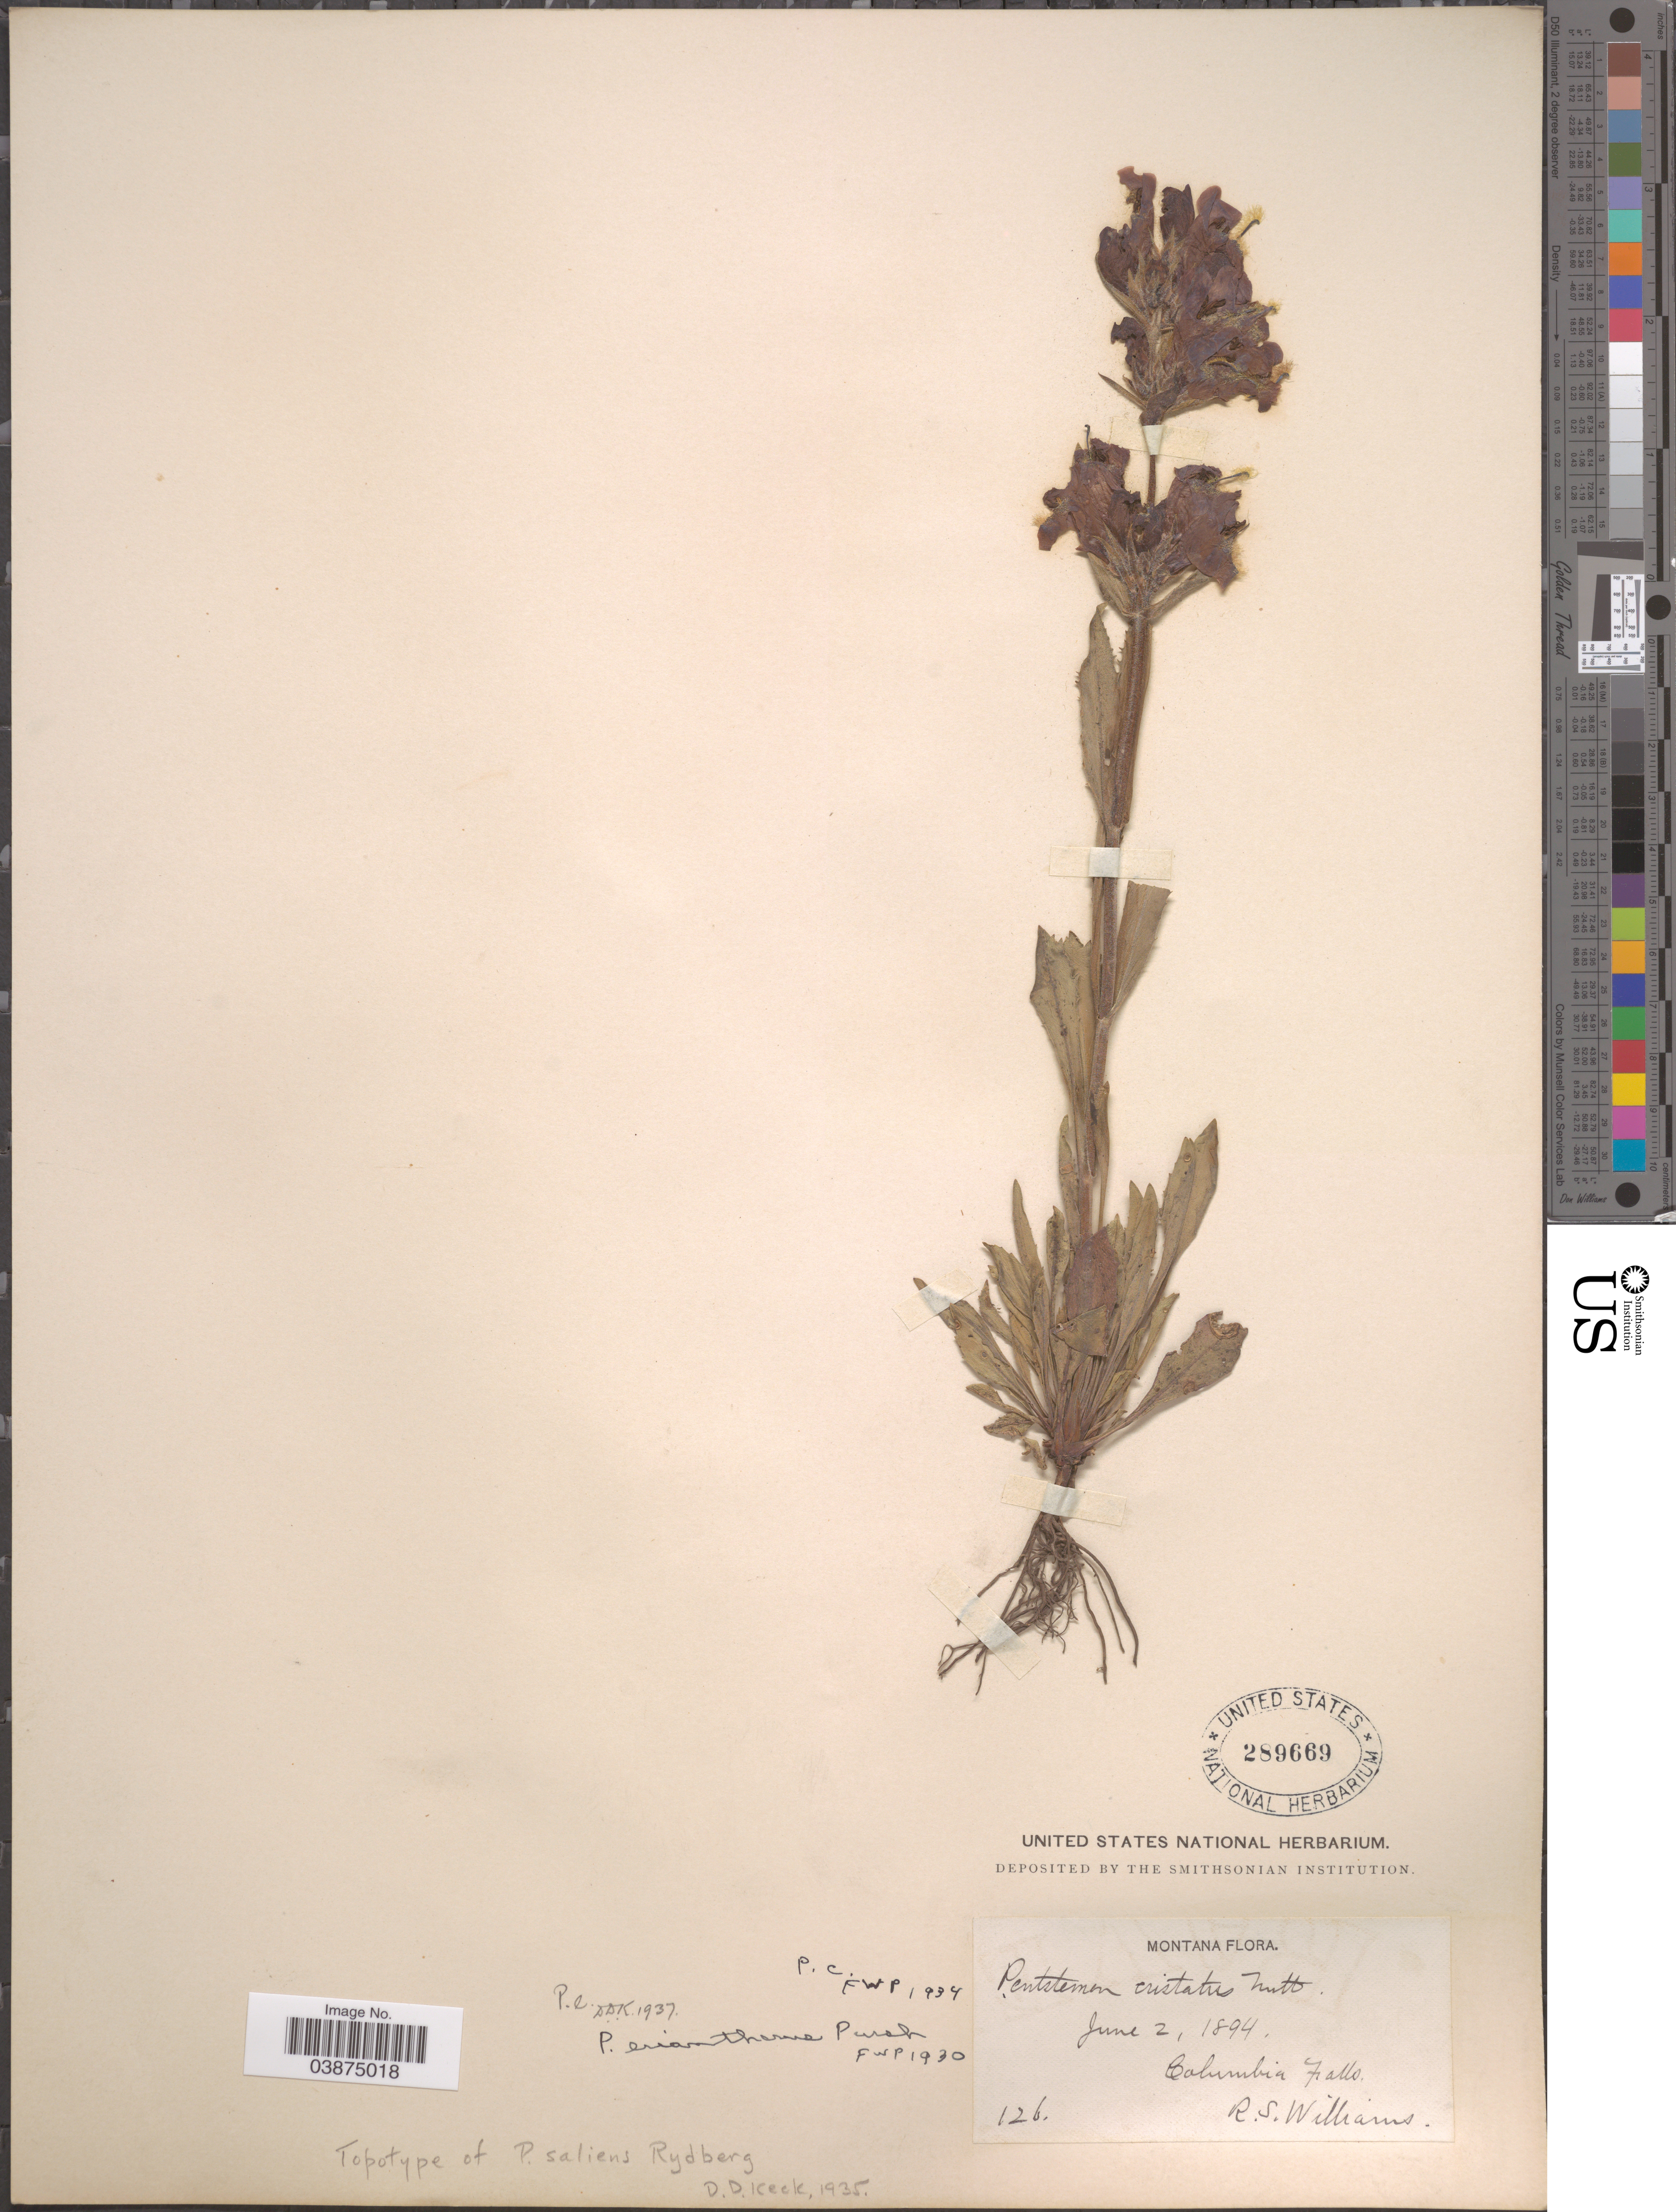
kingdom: Plantae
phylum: Tracheophyta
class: Magnoliopsida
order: Lamiales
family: Plantaginaceae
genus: Penstemon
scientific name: Penstemon eriantherus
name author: Pursh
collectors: R. S. Williams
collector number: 126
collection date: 1894-06-02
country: United States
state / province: Montana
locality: Columbia Falls.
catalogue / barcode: US 289669